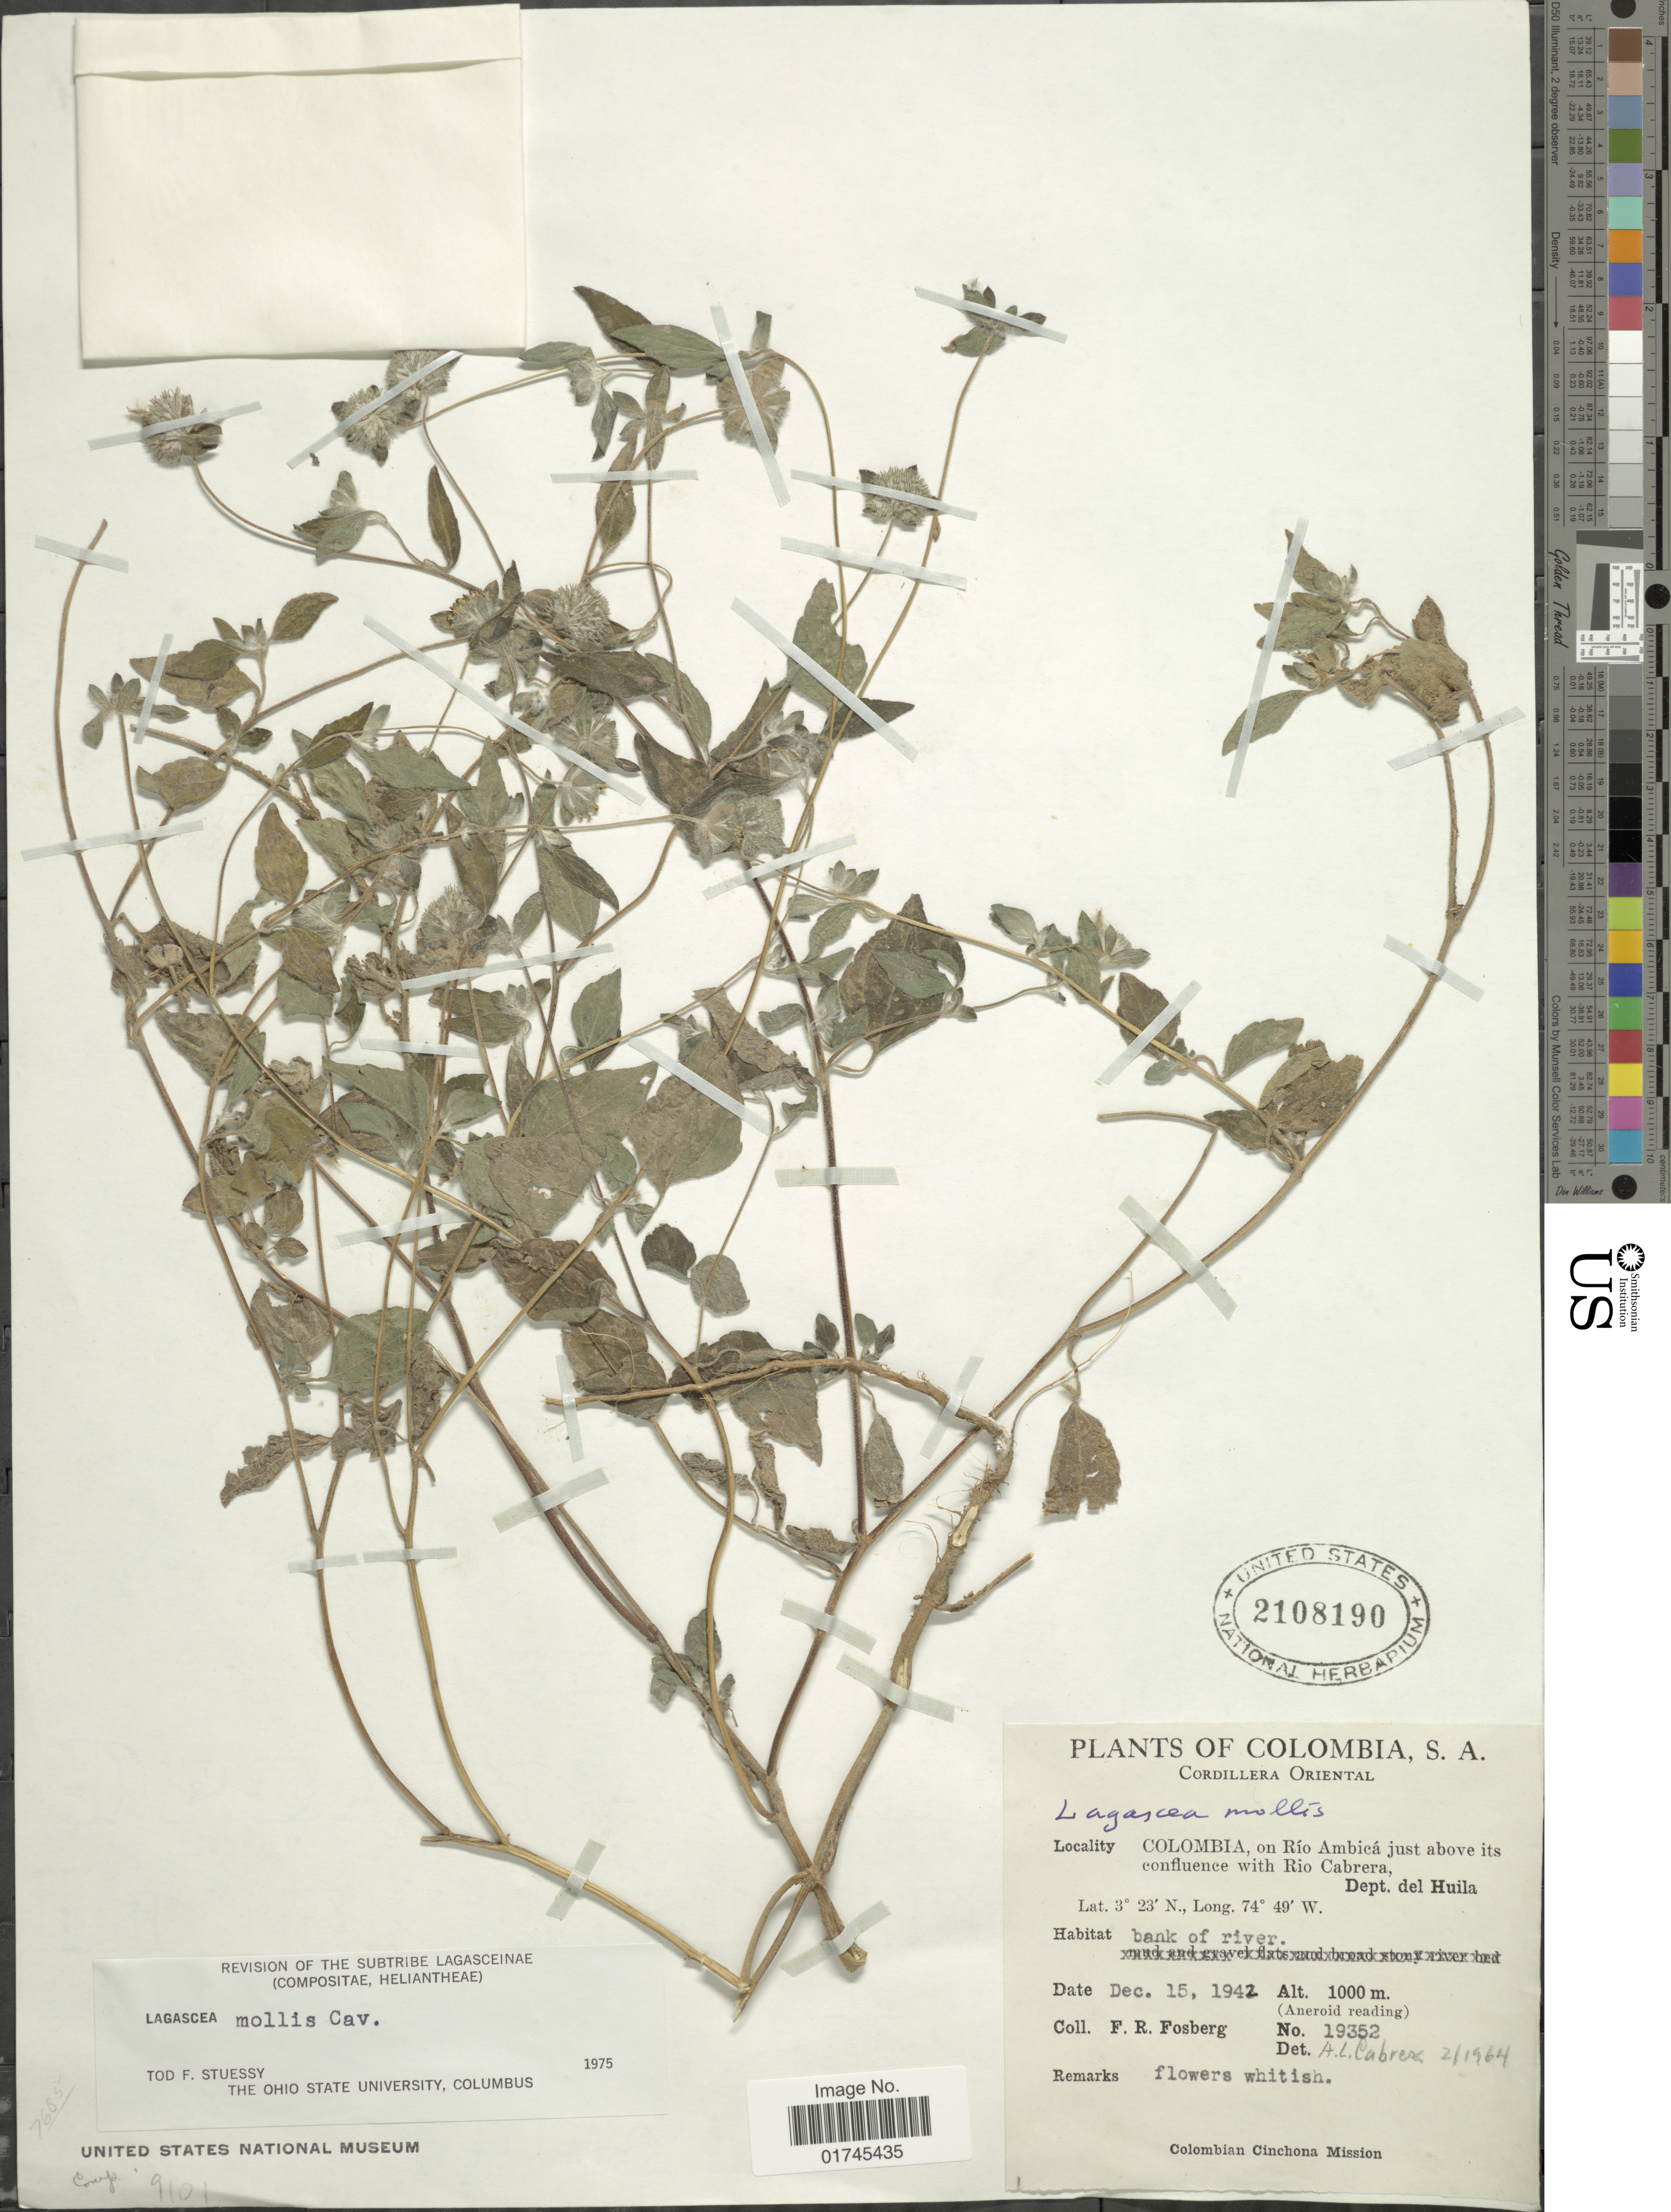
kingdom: Plantae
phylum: Tracheophyta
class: Magnoliopsida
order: Asterales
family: Asteraceae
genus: Lagascea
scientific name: Lagascea mollis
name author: Cav.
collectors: F. R. Fosberg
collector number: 19352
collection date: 1942-12-15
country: Colombia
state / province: Huila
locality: On Rio A,bica, just above its confluence with Rio Cabrera, bank of river, Cordillera Oriental.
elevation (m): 1000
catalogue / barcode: US 2108190